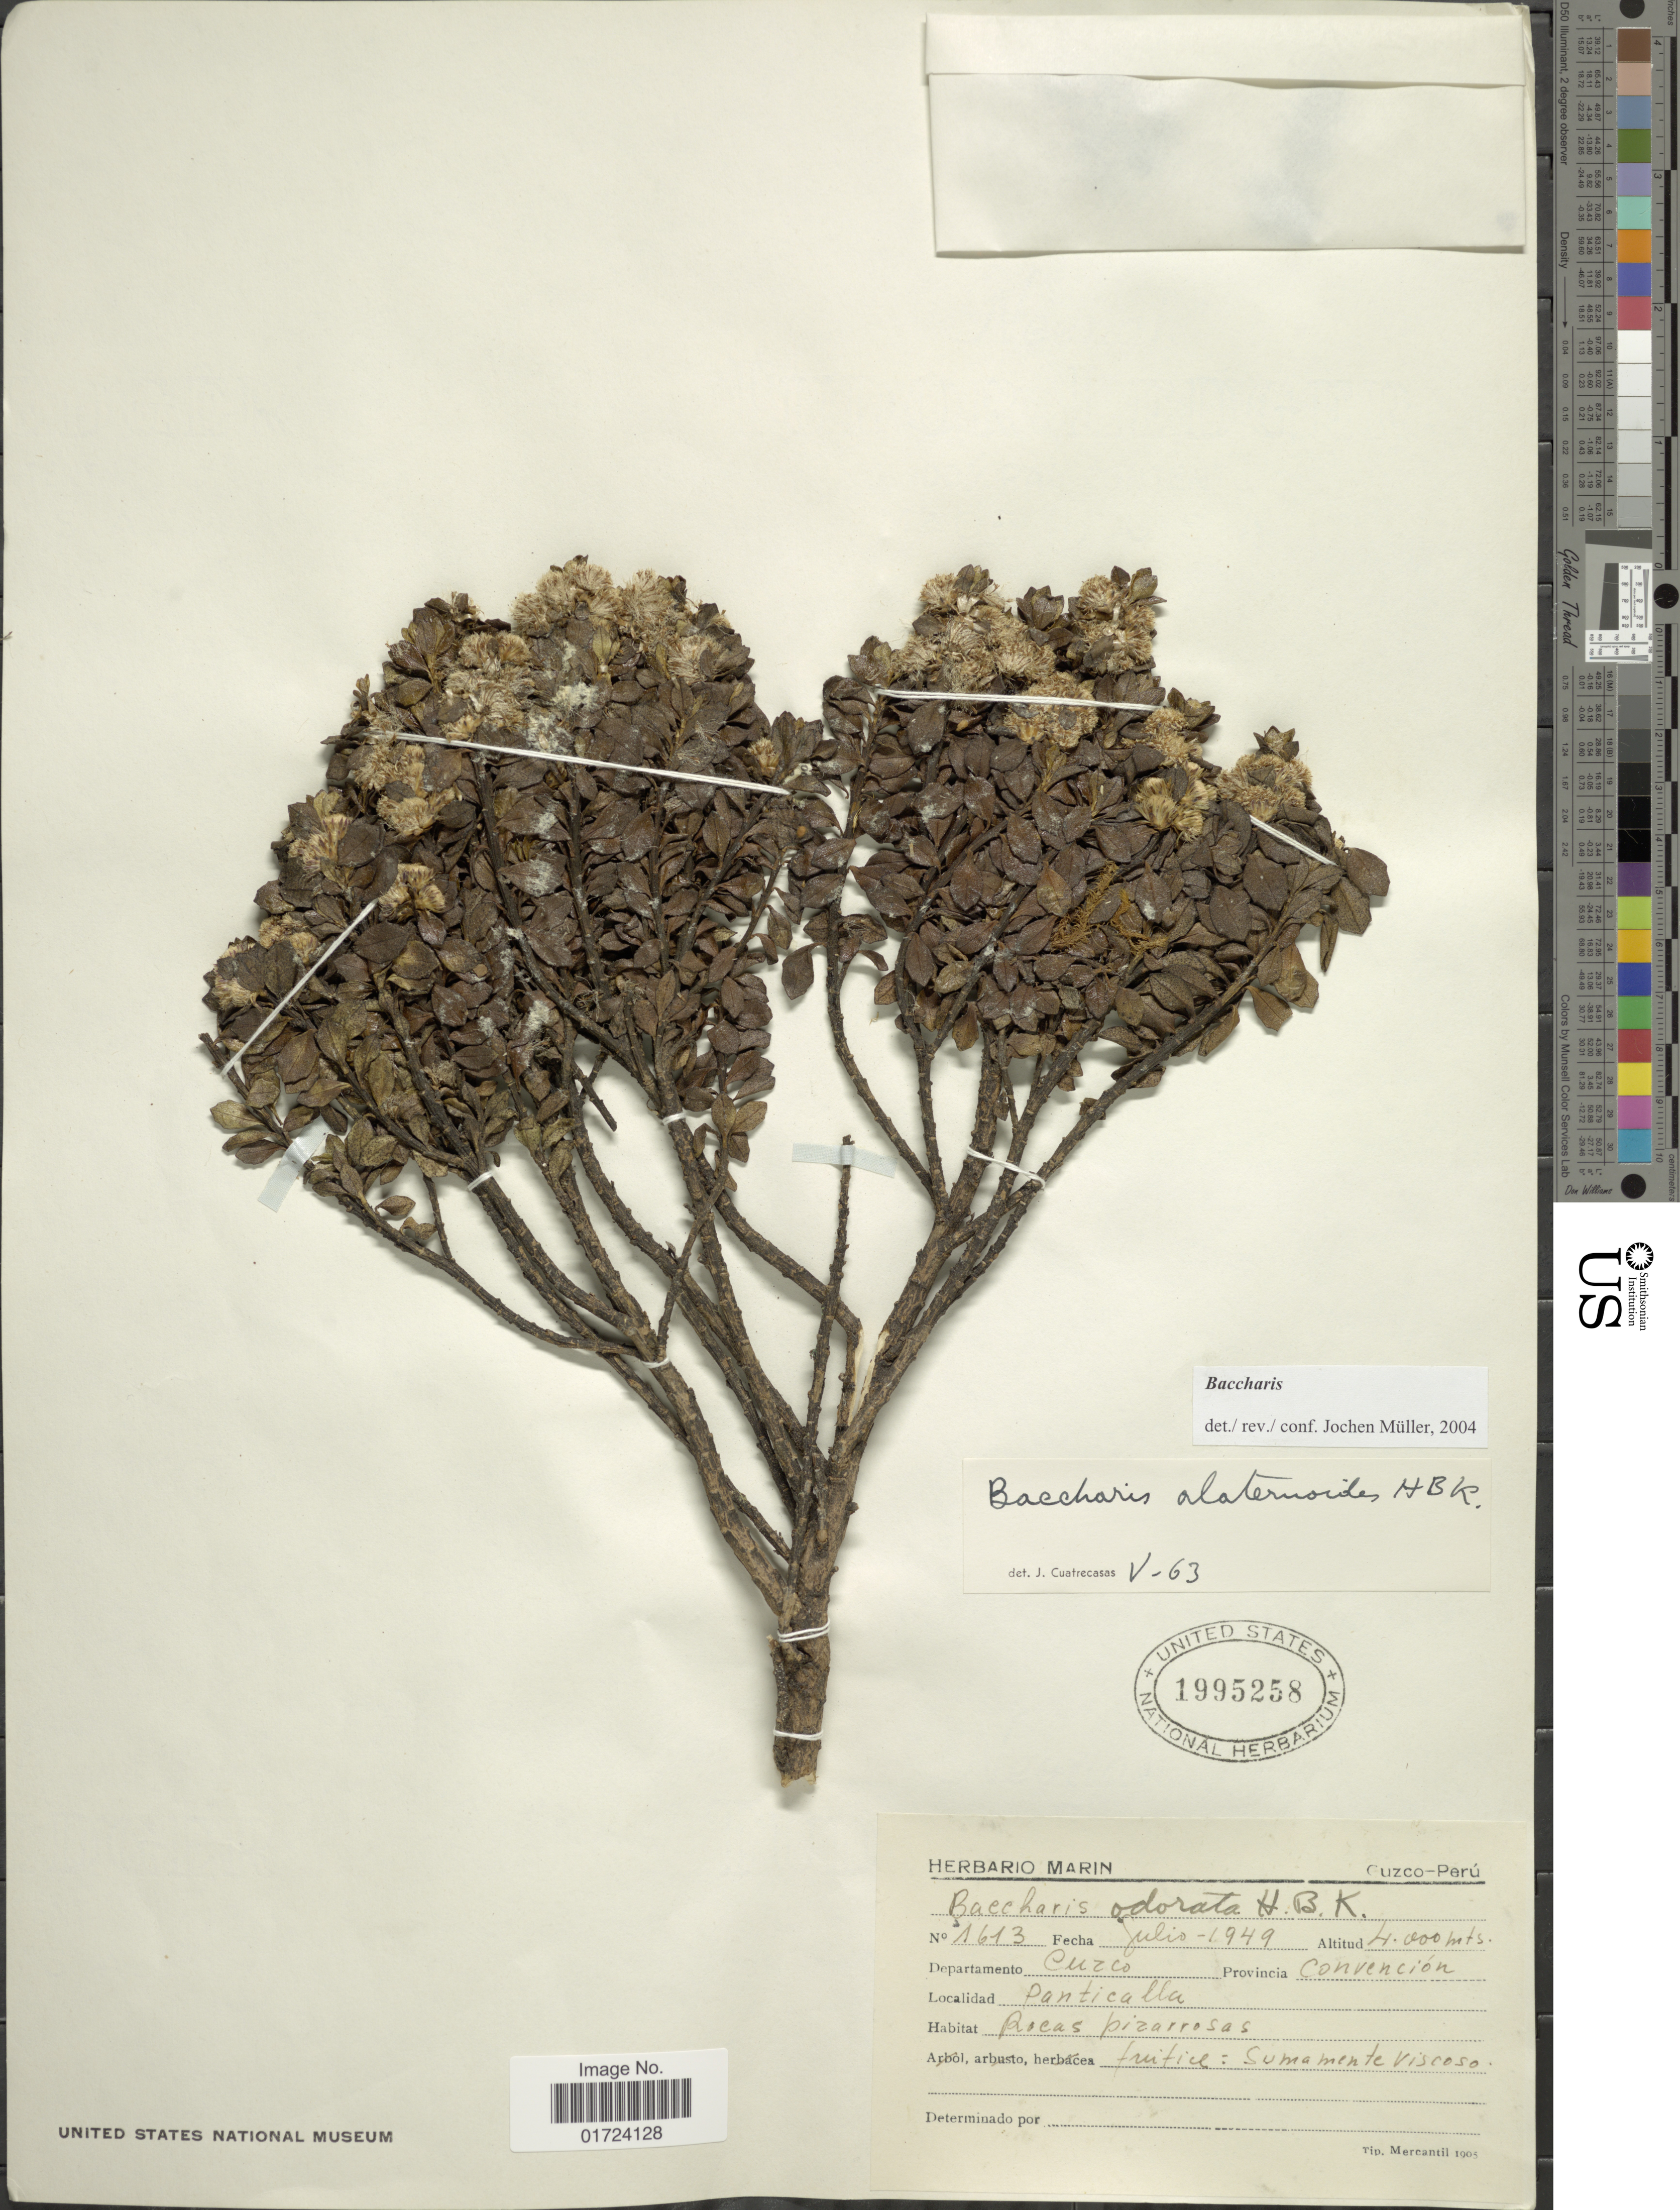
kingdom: Plantae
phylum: Tracheophyta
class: Magnoliopsida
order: Asterales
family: Asteraceae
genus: Baccharis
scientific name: Baccharis sp.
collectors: ex herb. Marin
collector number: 1613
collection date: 1949-07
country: Peru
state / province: Cusco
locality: Departamento Cuzco, Provincio Convencion, Panticalla.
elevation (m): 4000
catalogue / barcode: US 1995258